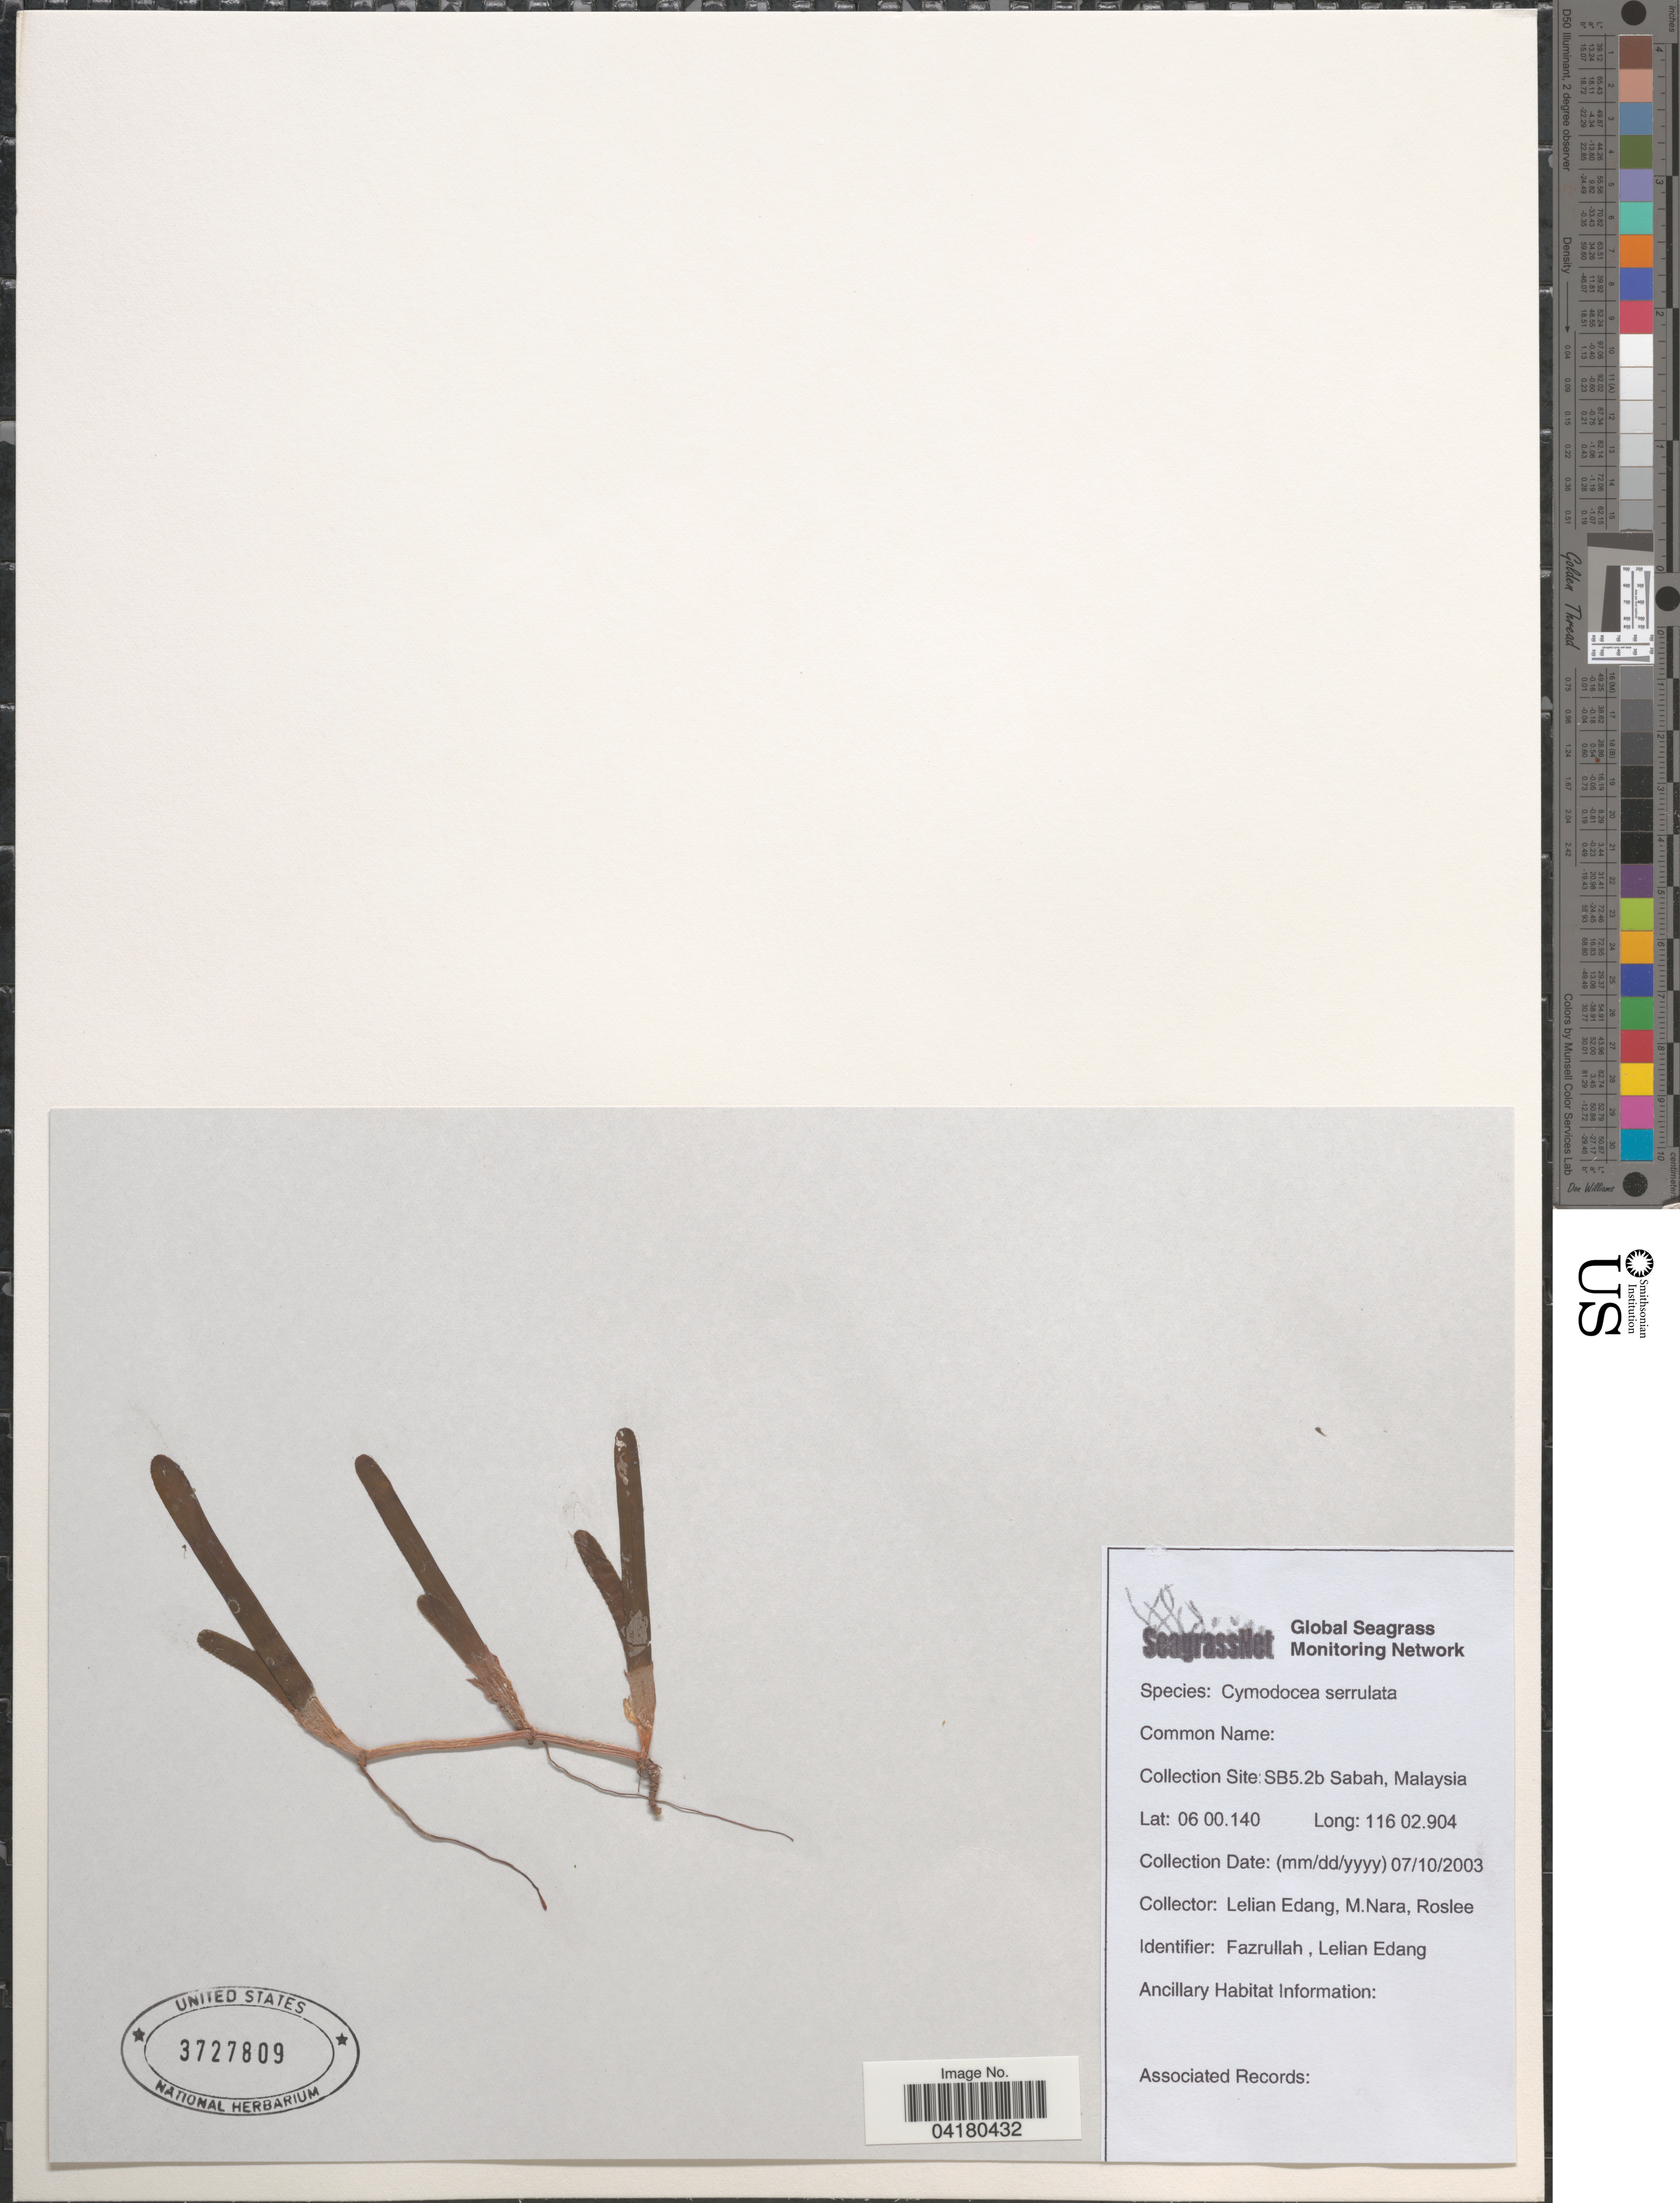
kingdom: Plantae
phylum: Tracheophyta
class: Liliopsida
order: Alismatales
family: Cymodoceaceae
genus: Cymodocea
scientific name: Cymodocea serrulata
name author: (R. Br.) Magnus & Ashers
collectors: L. Edang, M. Nara & Roslee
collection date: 2003-10-07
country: Malaysia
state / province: Sabah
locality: Collection Site: SB5.2b.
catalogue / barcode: US 3727809